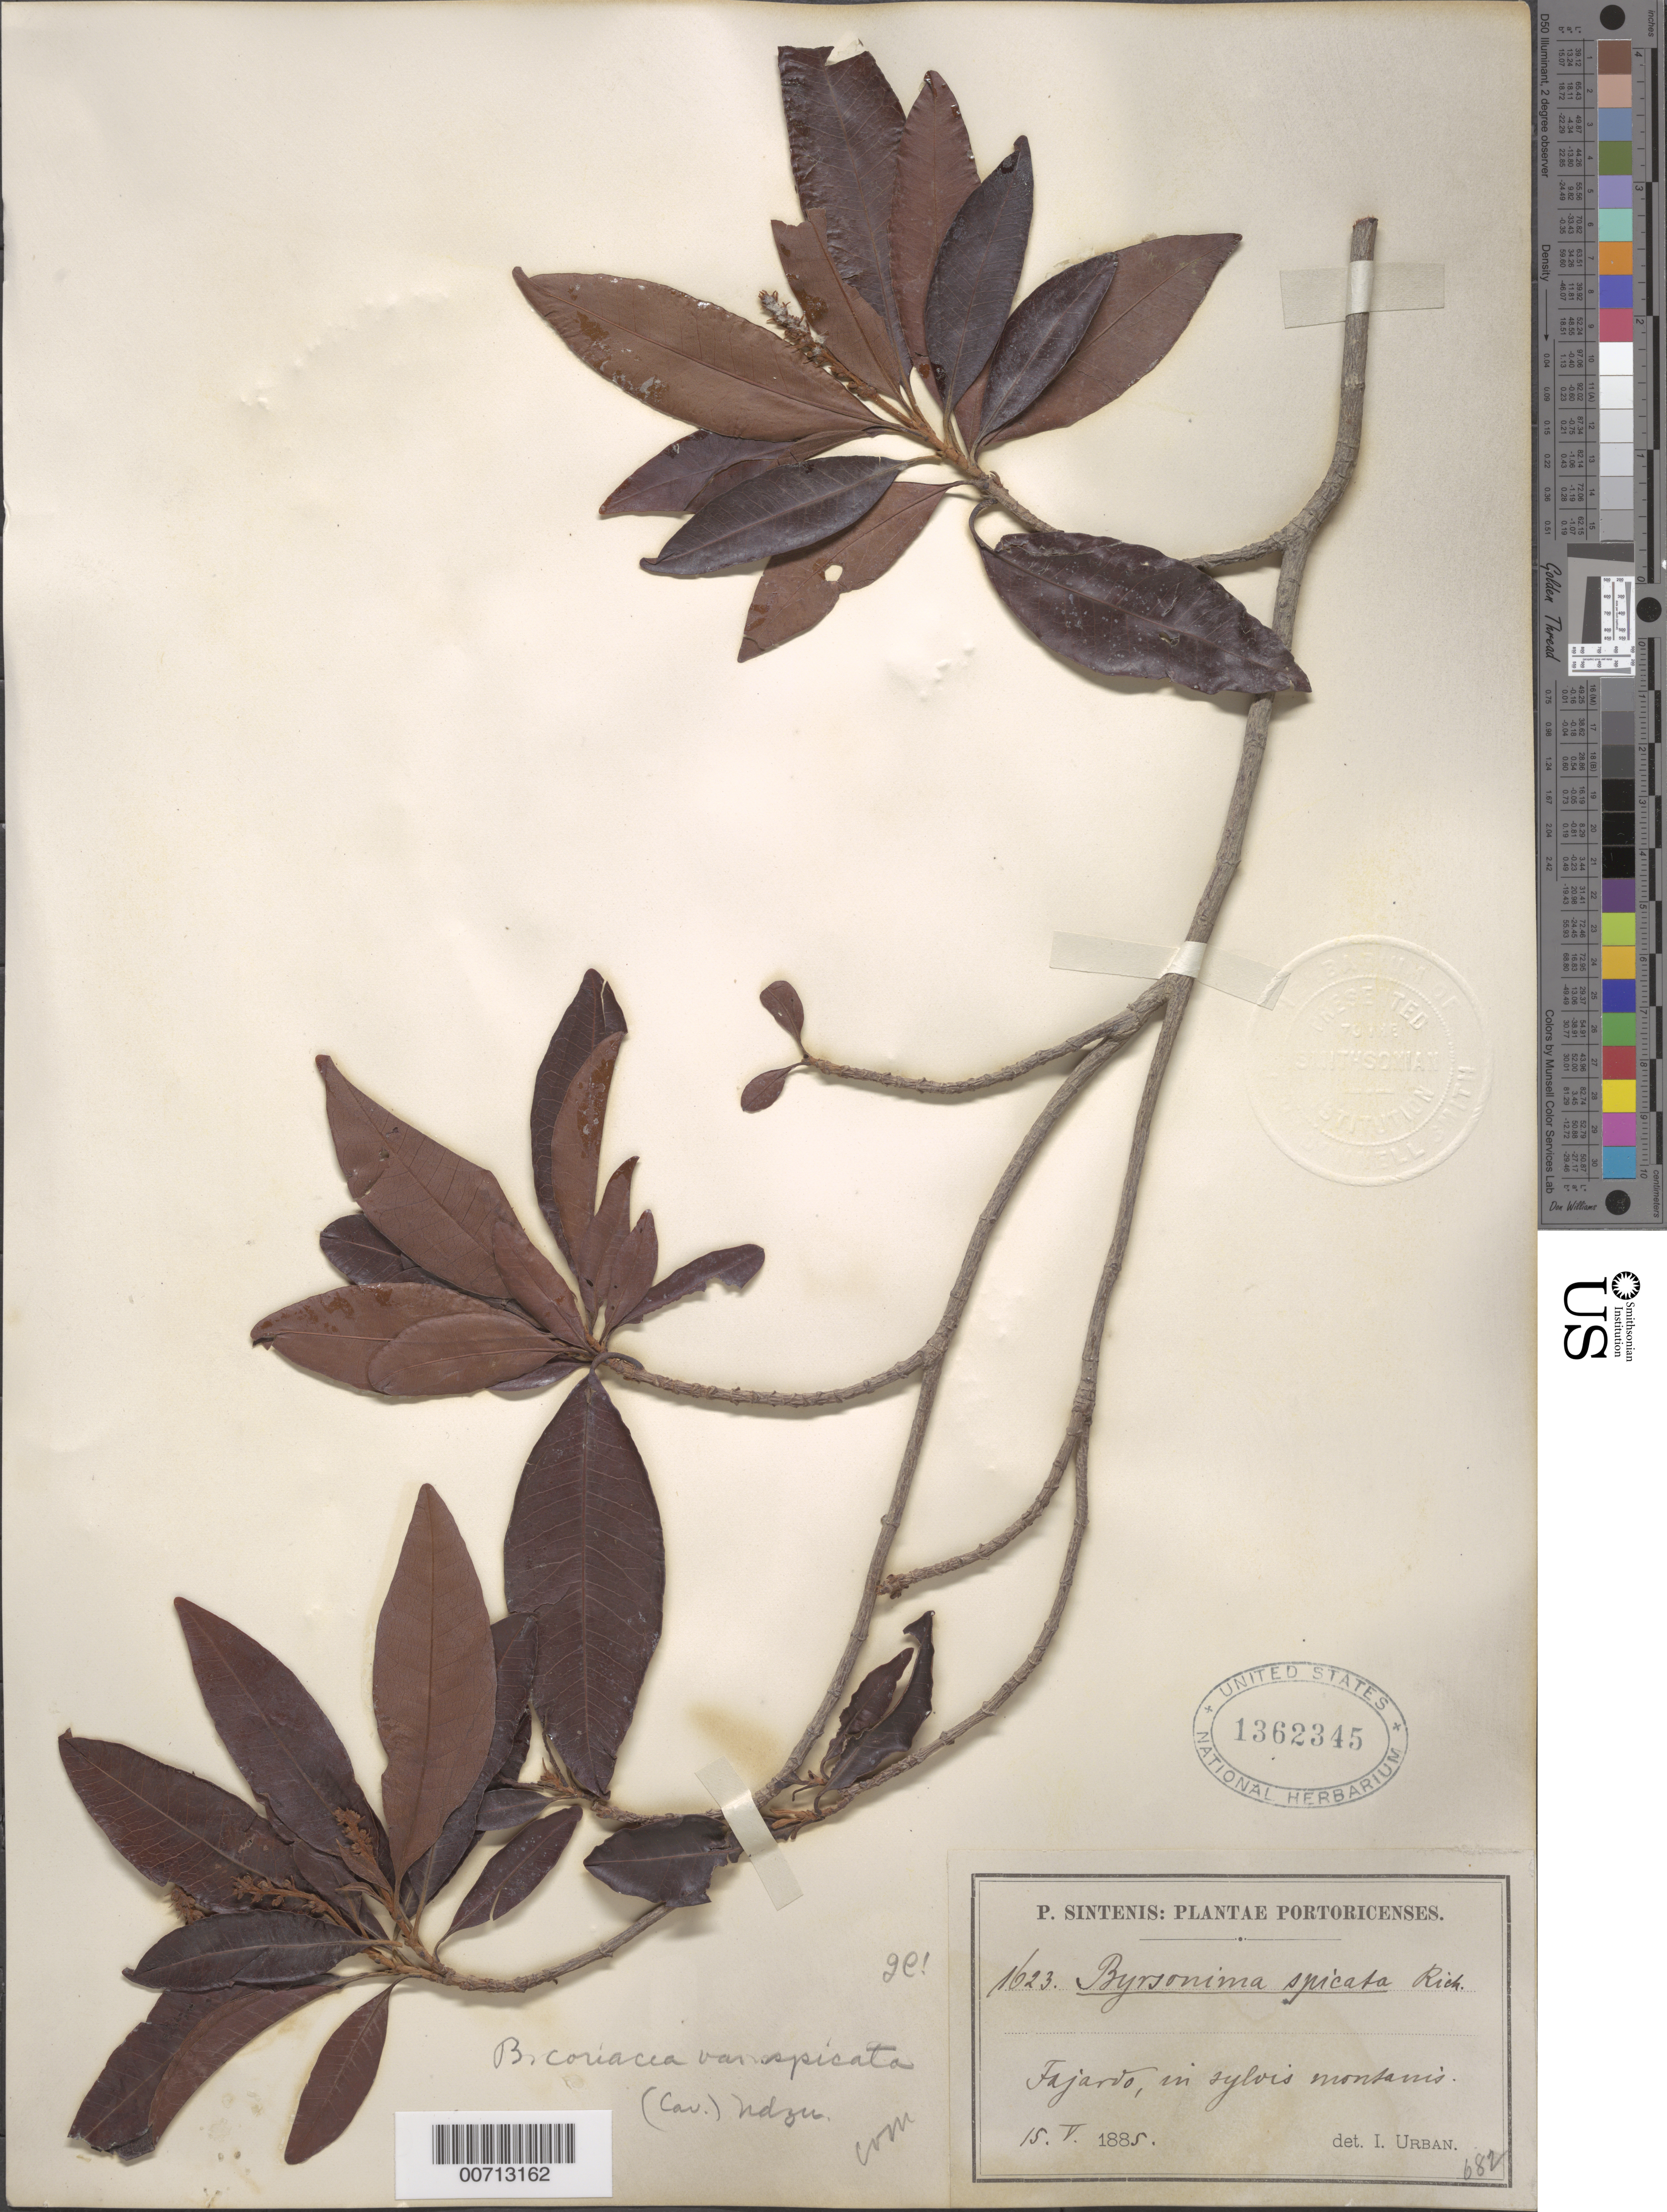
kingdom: Plantae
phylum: Tracheophyta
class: Magnoliopsida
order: Malpighiales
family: Malpighiaceae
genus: Byrsonima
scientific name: Byrsonima spicata (Cav.) DC.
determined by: Urban, Ignatz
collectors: P. Sintenis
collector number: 1623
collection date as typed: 15 May 1885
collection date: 1885-05-15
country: Puerto Rico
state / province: Fajardo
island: Greater Antilles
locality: Fajardo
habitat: In sylvis montanis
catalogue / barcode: US 1362345